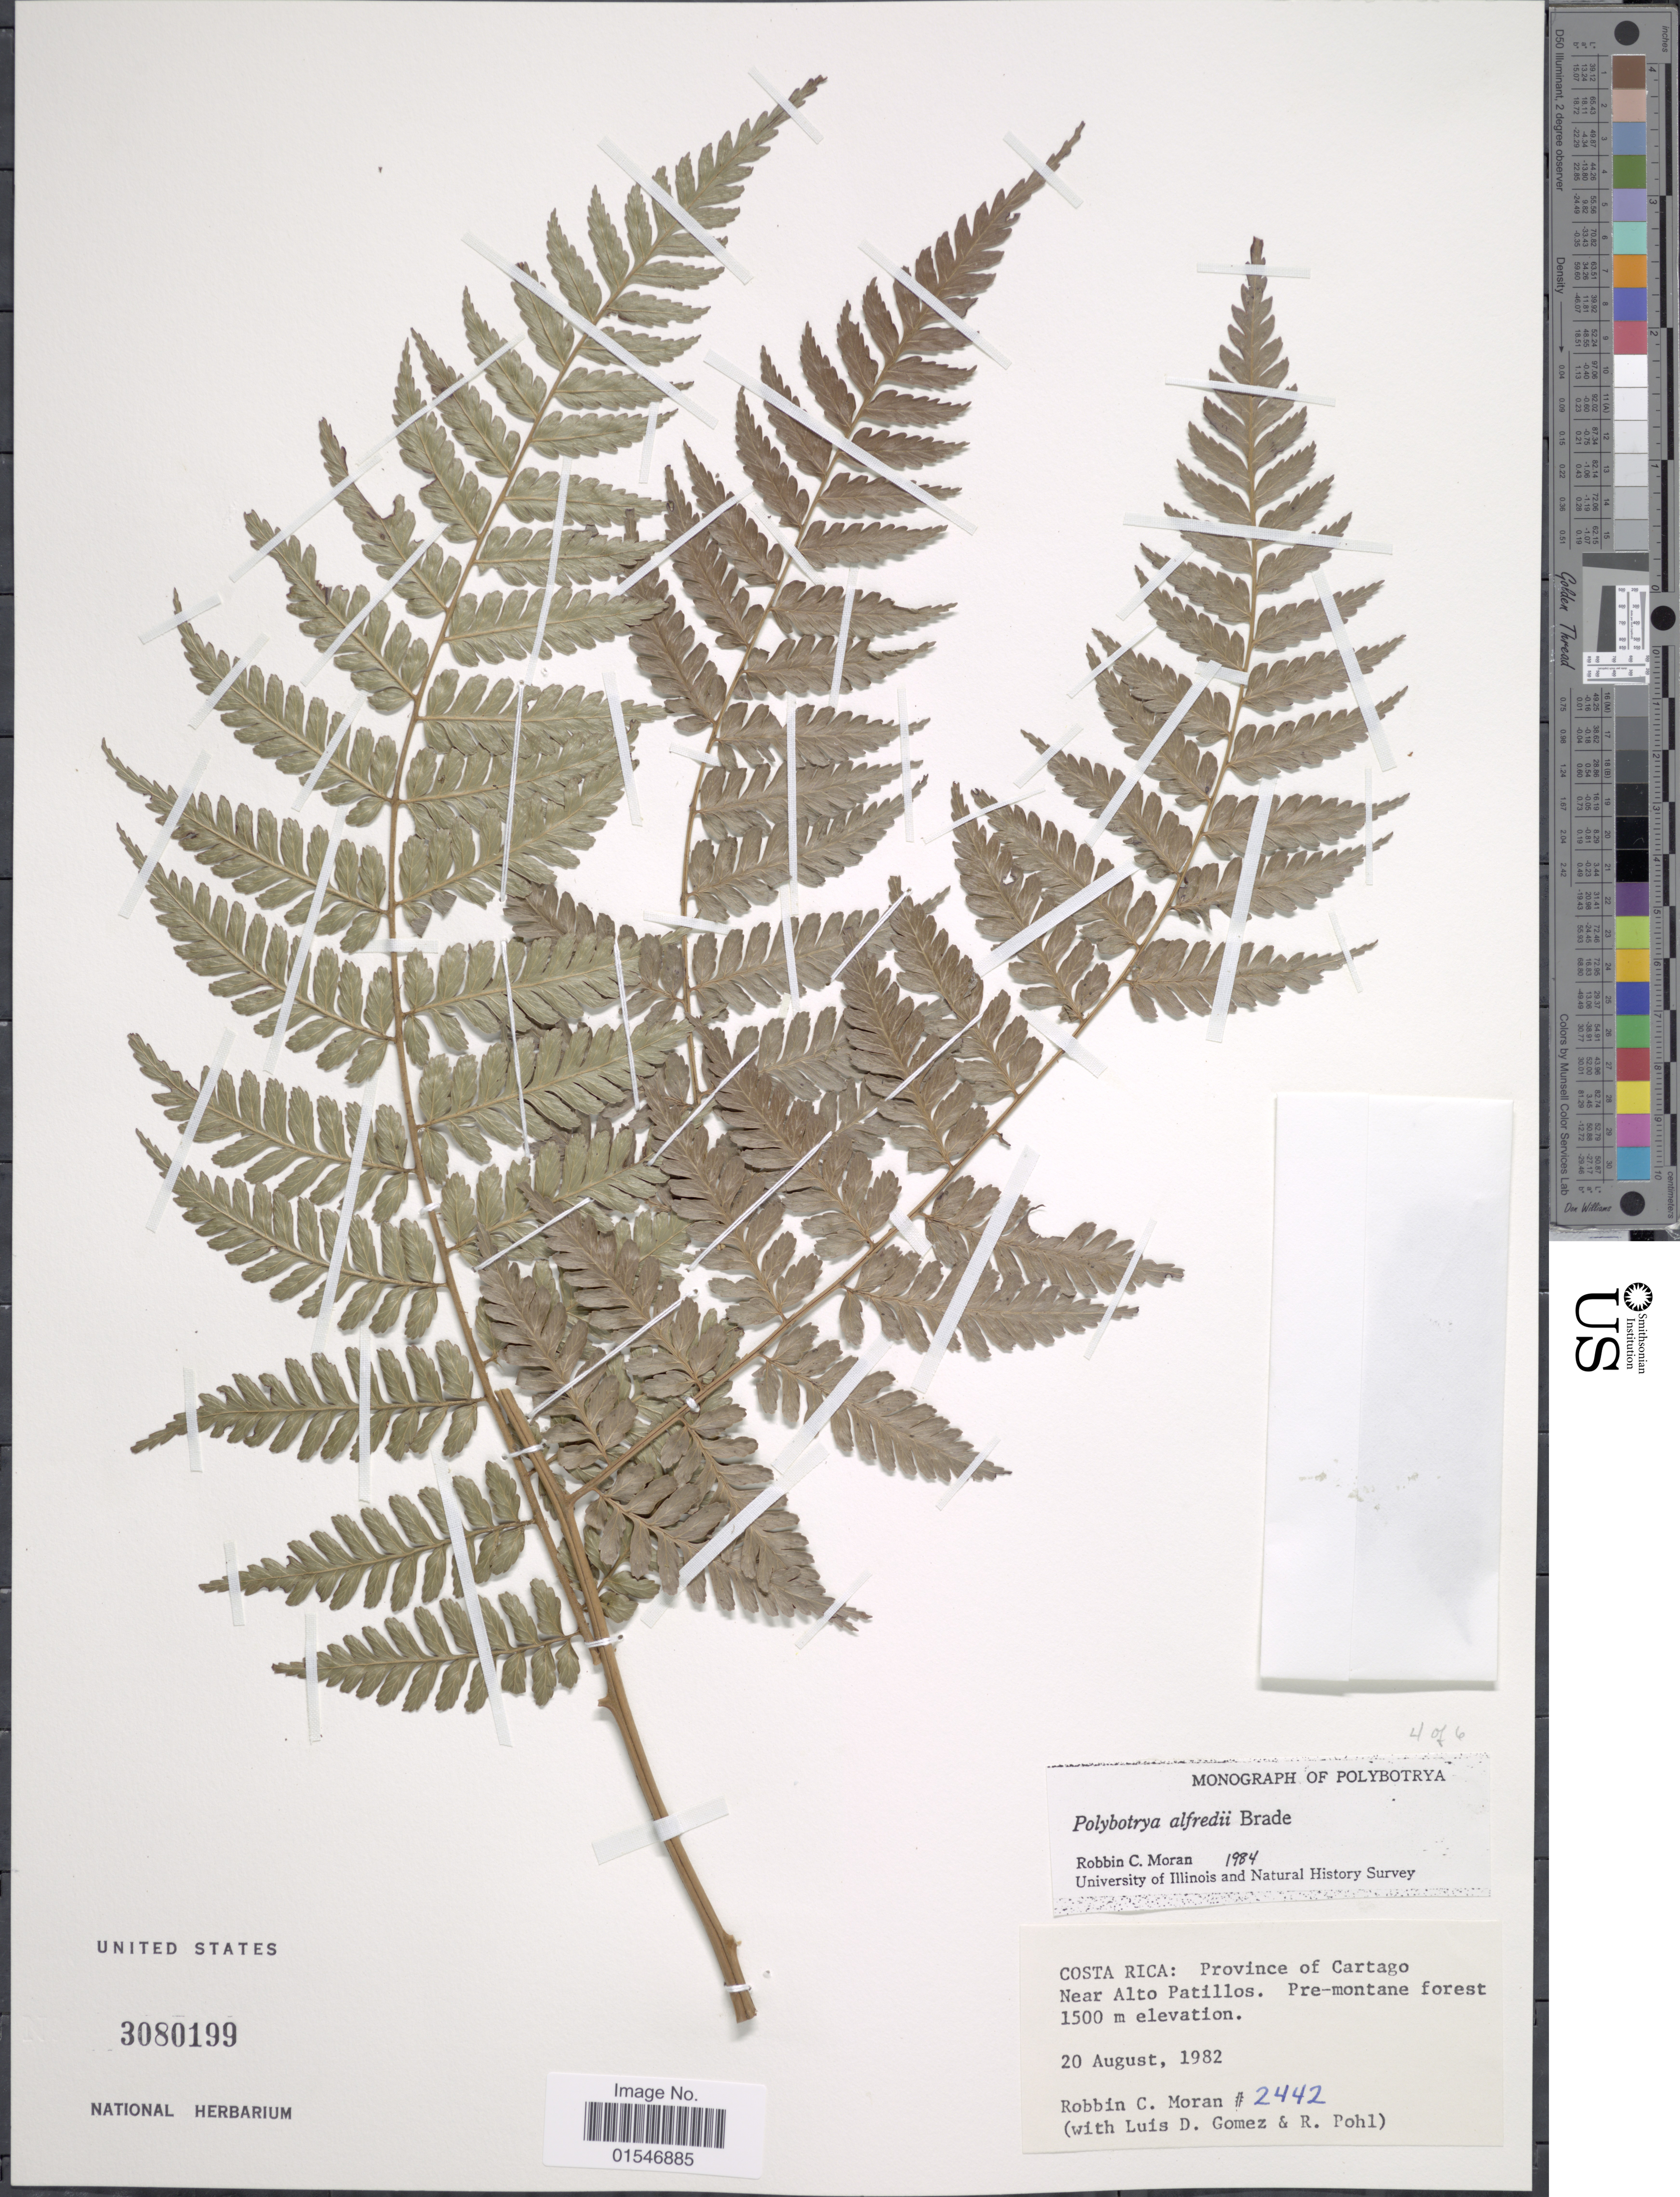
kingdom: Plantae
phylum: Tracheophyta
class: Polypodiopsida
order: Polypodiales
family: Dryopteridaceae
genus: Polybotrya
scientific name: Polybotrya alfredii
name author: Brade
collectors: R. C. Moran, L. D. Gómez & R. W. Pohl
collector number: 2442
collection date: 1982-08-20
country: Costa Rica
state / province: Cartago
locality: Costa Rica: Province of Cartago, Near Alto Patillos.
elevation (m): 1500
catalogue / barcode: US 3080199